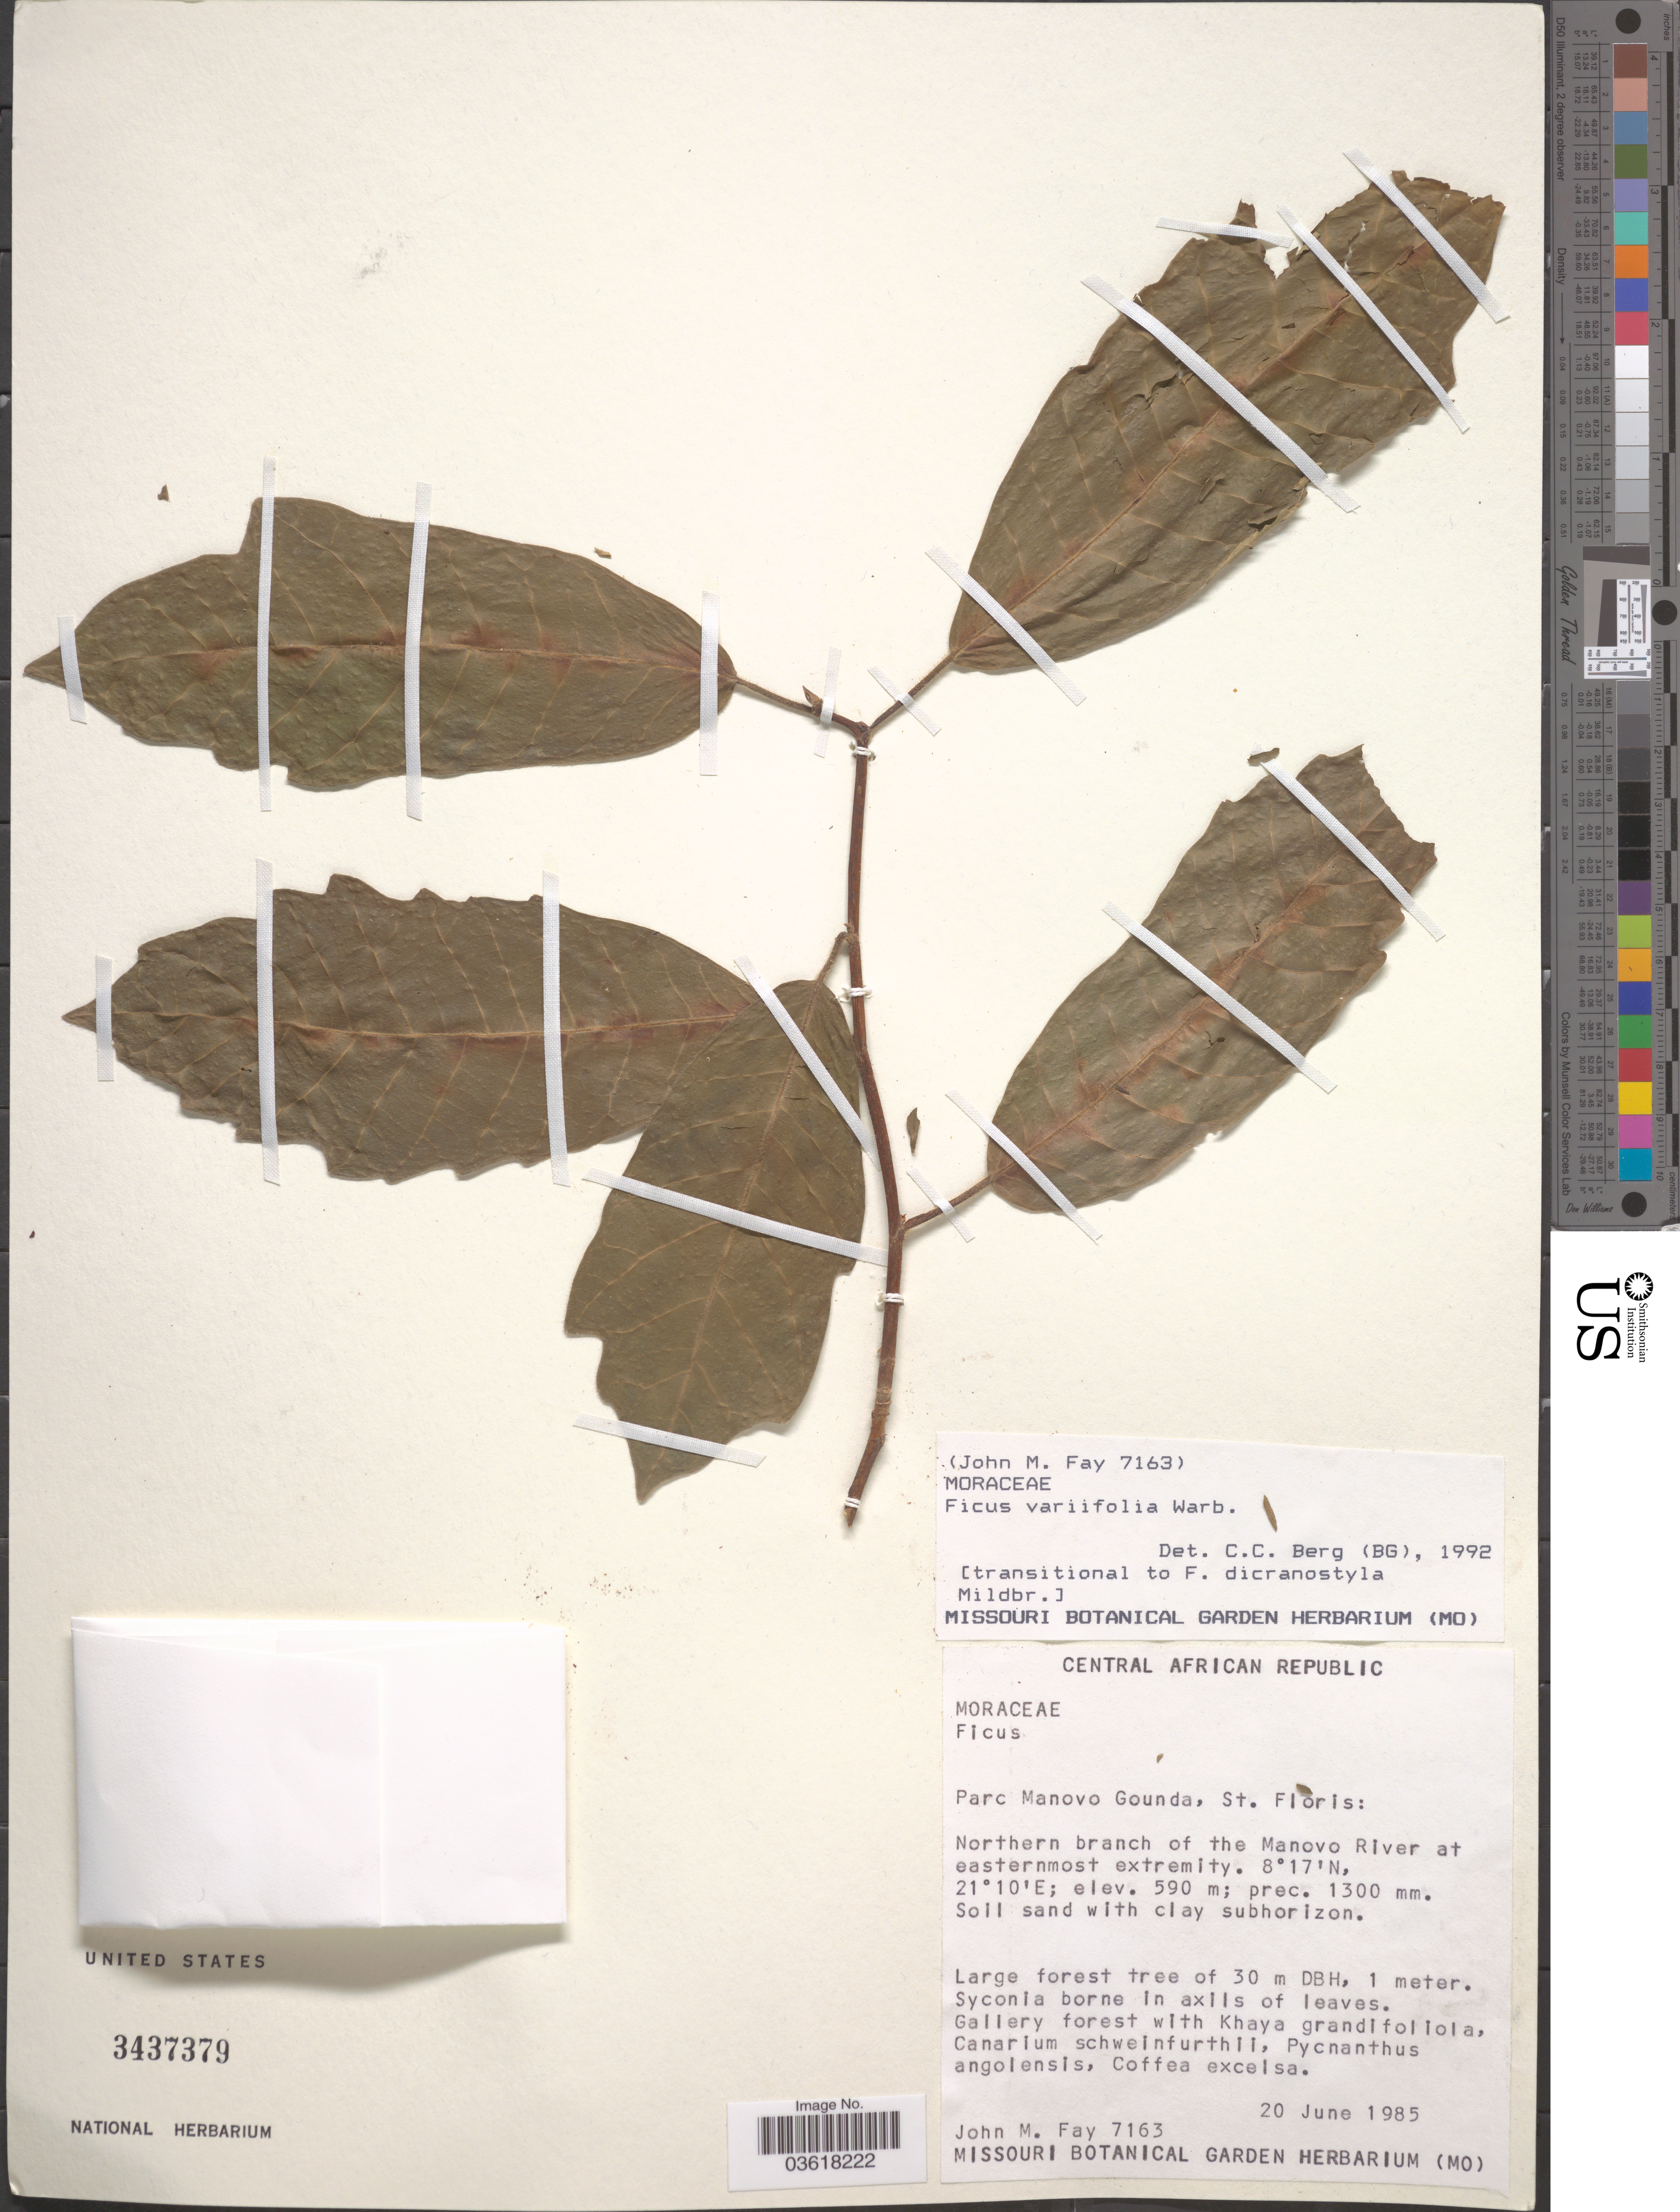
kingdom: Plantae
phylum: Tracheophyta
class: Magnoliopsida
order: Rosales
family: Moraceae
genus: Ficus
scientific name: Ficus variifolia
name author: Warb.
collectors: J. M. Fay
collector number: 7163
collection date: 1985-06-20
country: Central African Republic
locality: Parc Manovo Gounda, St. Floris: Northern branch of the Manovo River at easternmost extremity.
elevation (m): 590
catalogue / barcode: US 3437379